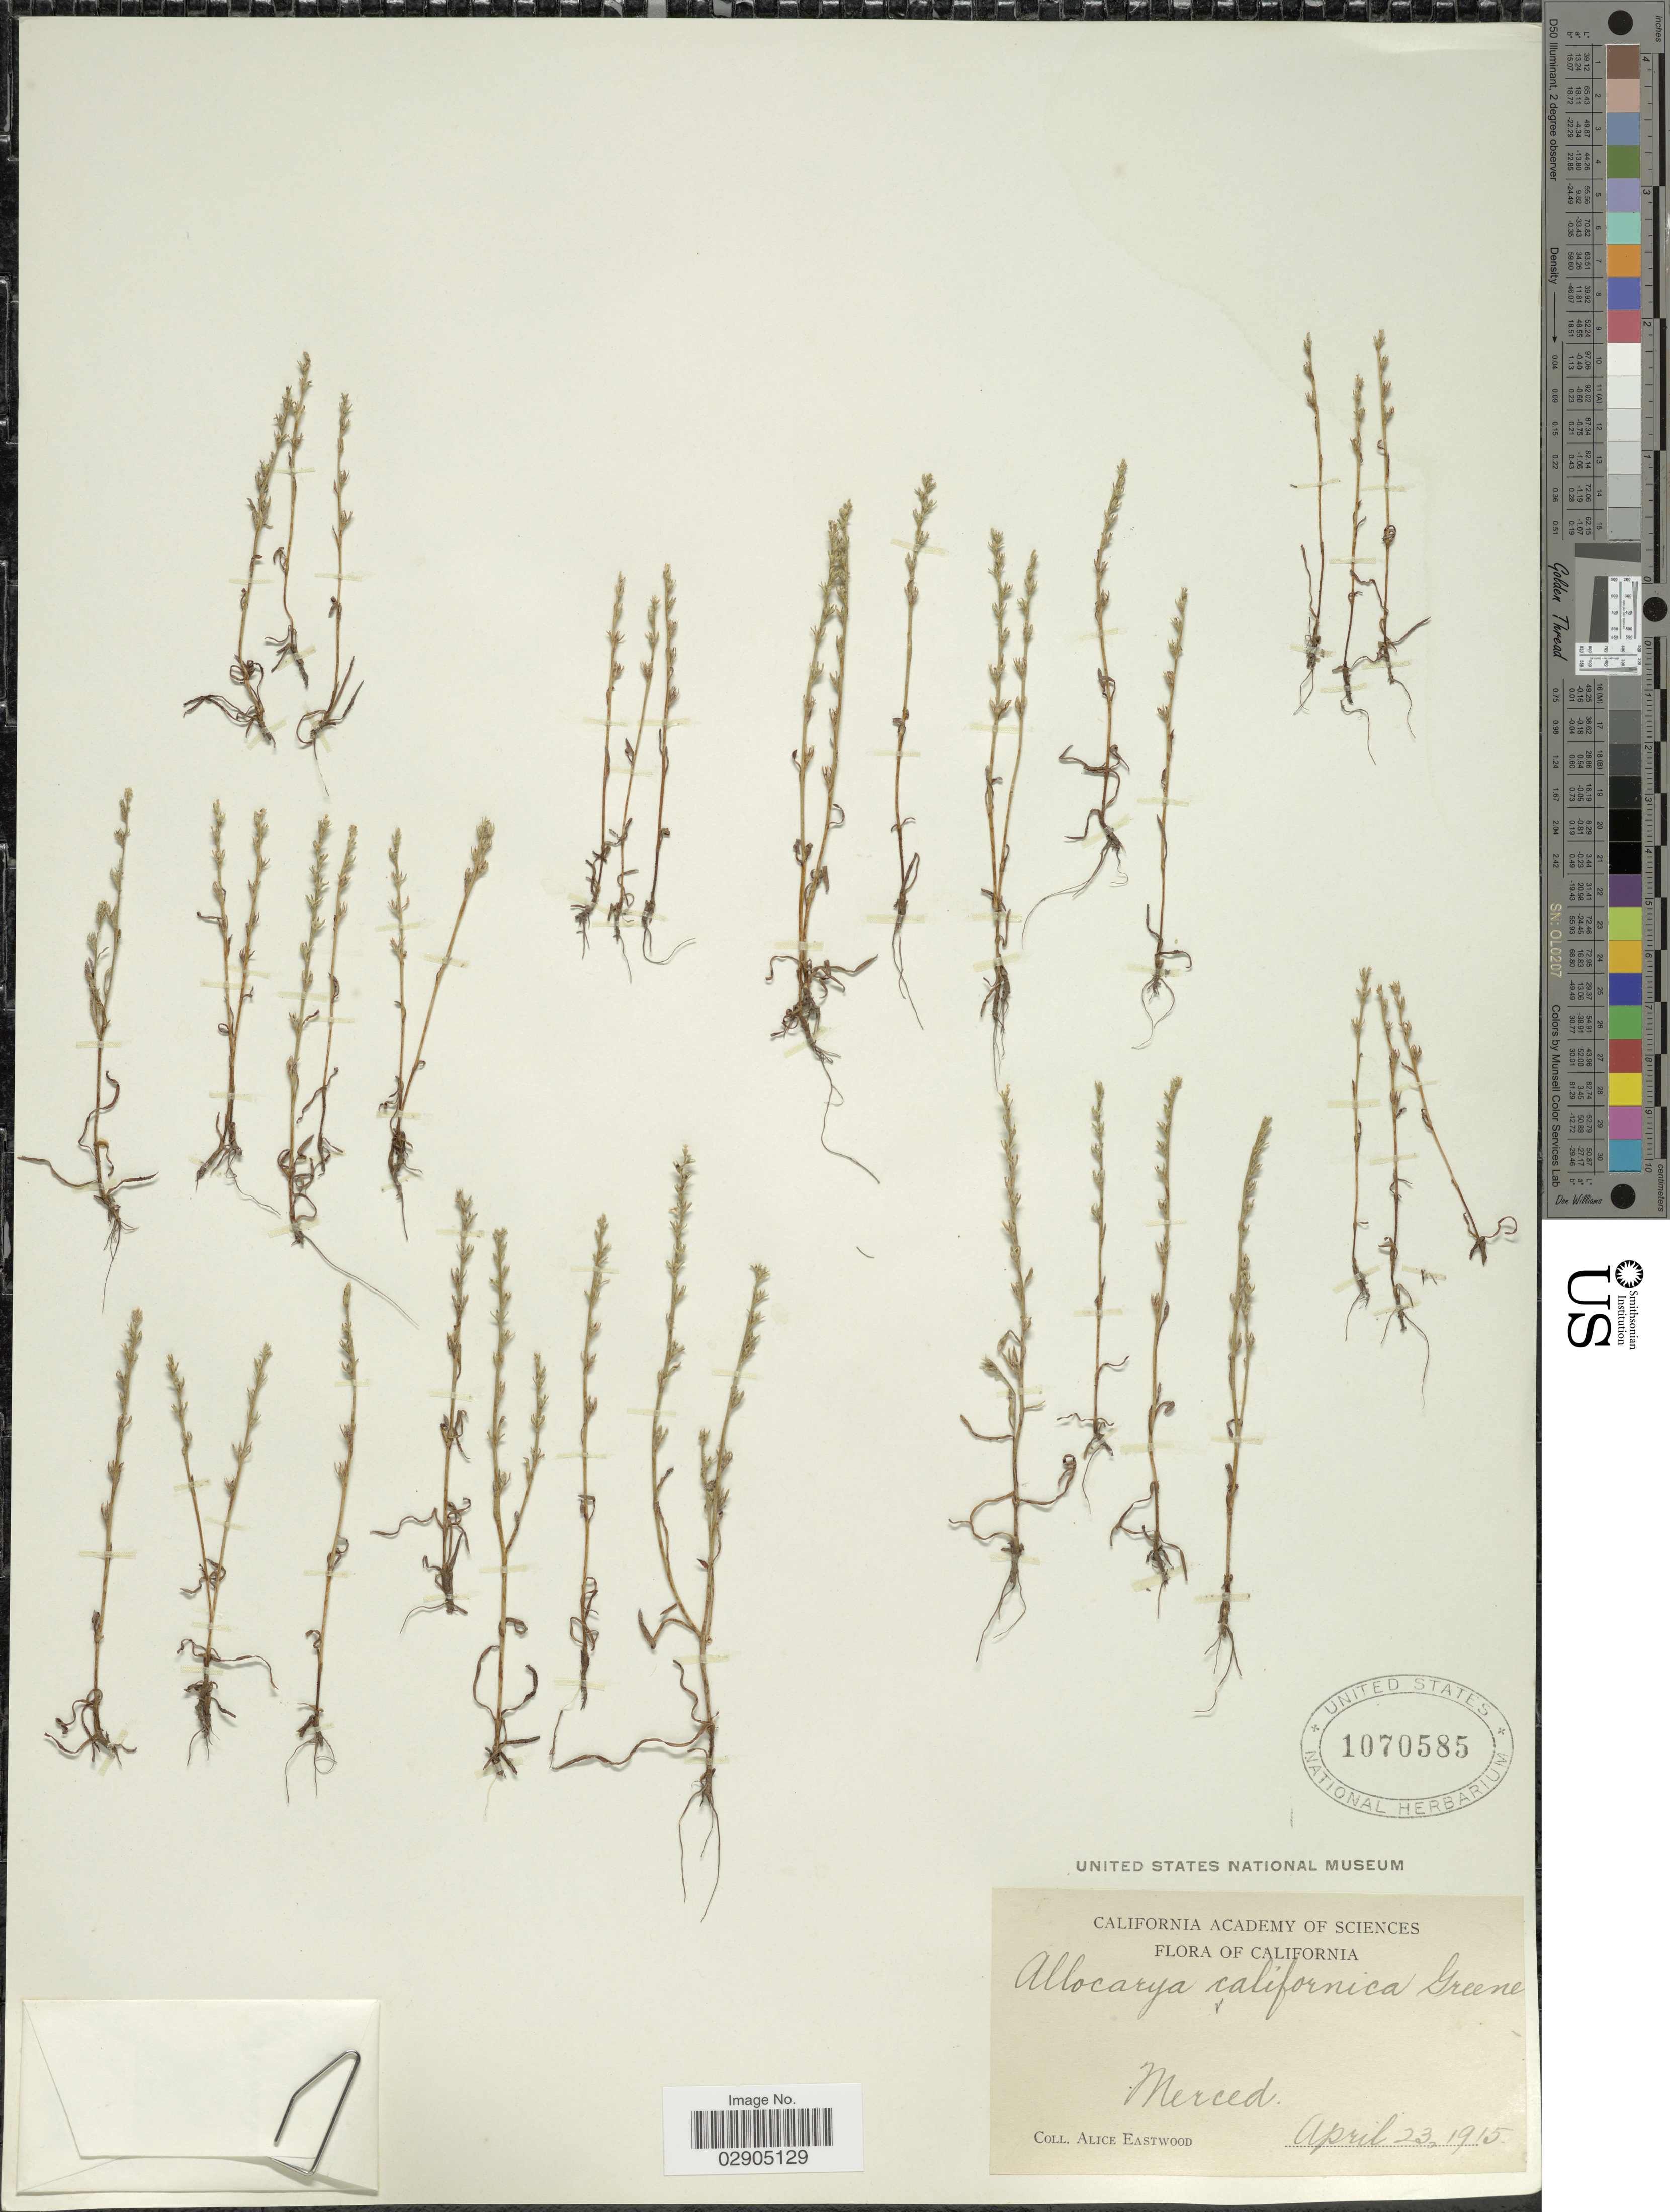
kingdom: Plantae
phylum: Tracheophyta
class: Magnoliopsida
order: Boraginales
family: Boraginaceae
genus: Allocarya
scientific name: Allocarya californica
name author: (Fisch. & C.A. Mey.) Greene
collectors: A. Eastwood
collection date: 1915-04-23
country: United States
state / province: California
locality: Merced.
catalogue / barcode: US 1070585